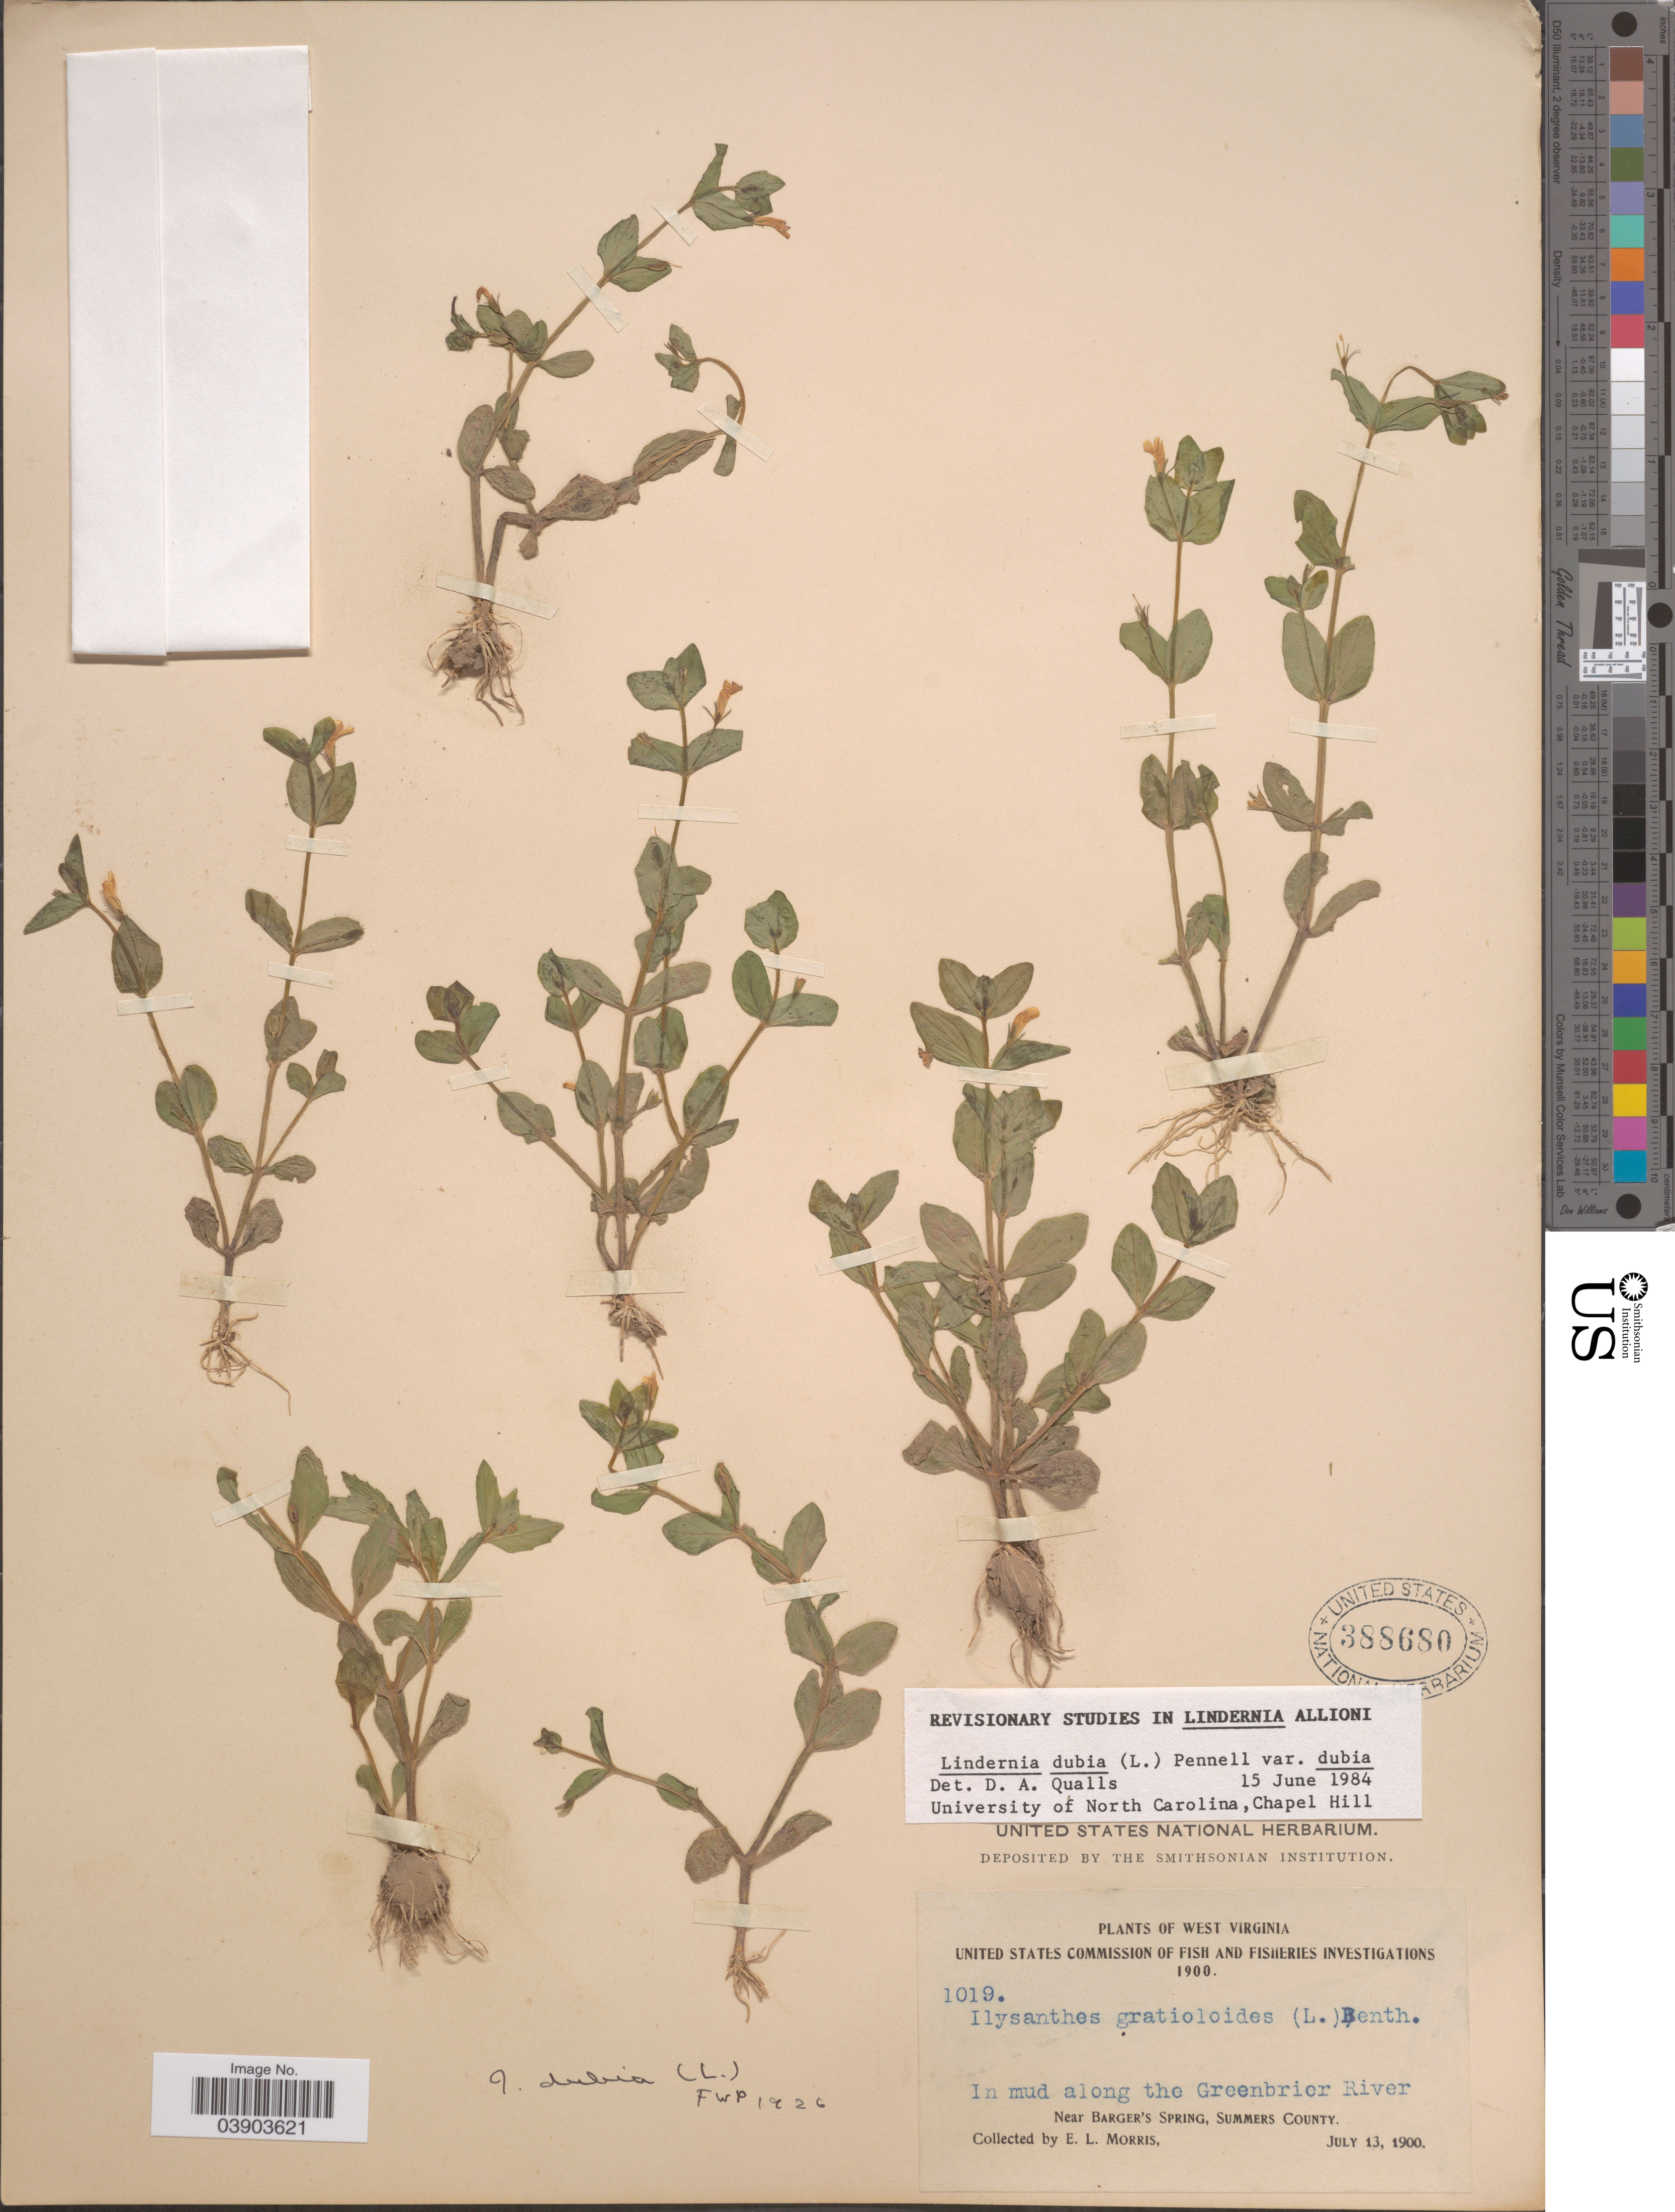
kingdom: Plantae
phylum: Tracheophyta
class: Magnoliopsida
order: Lamiales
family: Linderniaceae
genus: Lindernia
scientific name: Lindernia dubia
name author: (L.) Pennell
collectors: E. Morris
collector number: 1019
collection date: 1900-07-13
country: United States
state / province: West Virginia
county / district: Summers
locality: Along the Greenbrier River. Near Barger's Spring, Summers County.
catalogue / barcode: US 388680